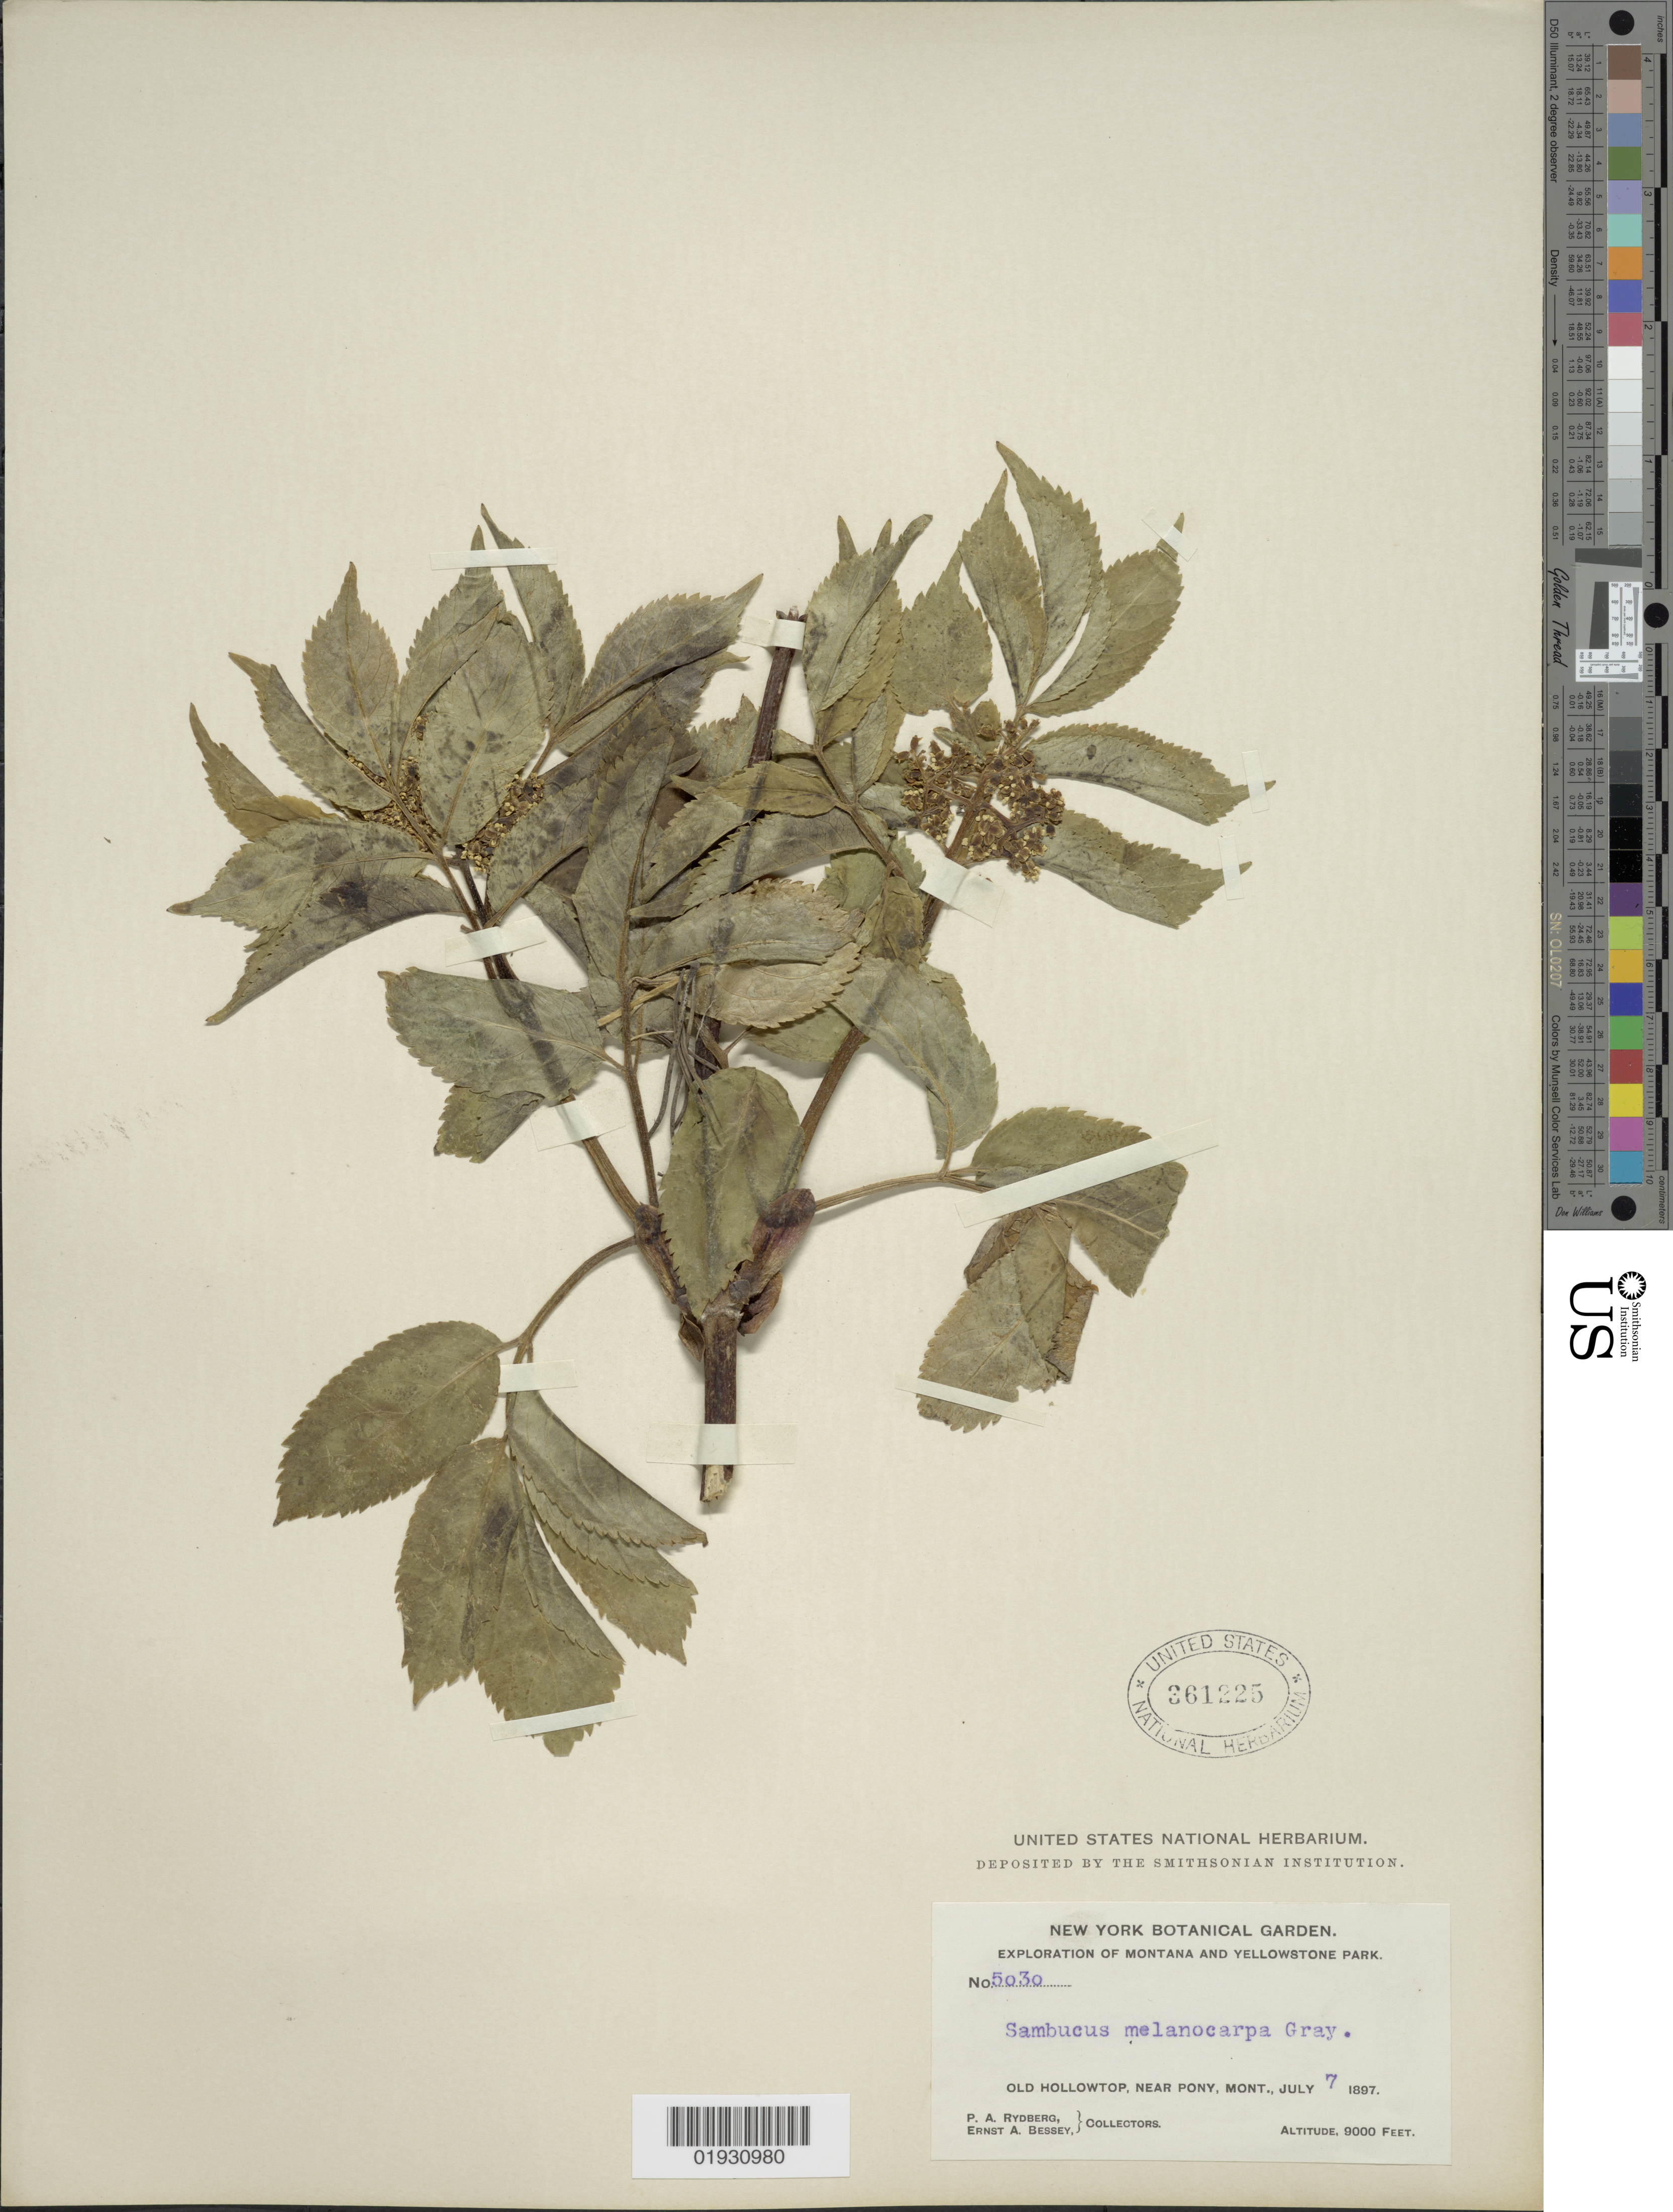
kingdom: Plantae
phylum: Tracheophyta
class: Magnoliopsida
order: Dipsacales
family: Viburnaceae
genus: Sambucus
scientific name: Sambucus melanocarpa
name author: A. Gray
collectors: P. A. Rydberg & E. A. Bessey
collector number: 5030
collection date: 1897-07-07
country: United States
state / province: Montana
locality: Old Hollowtop, near Pony. Montana and Yellowstone Park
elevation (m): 2743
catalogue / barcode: US 361225